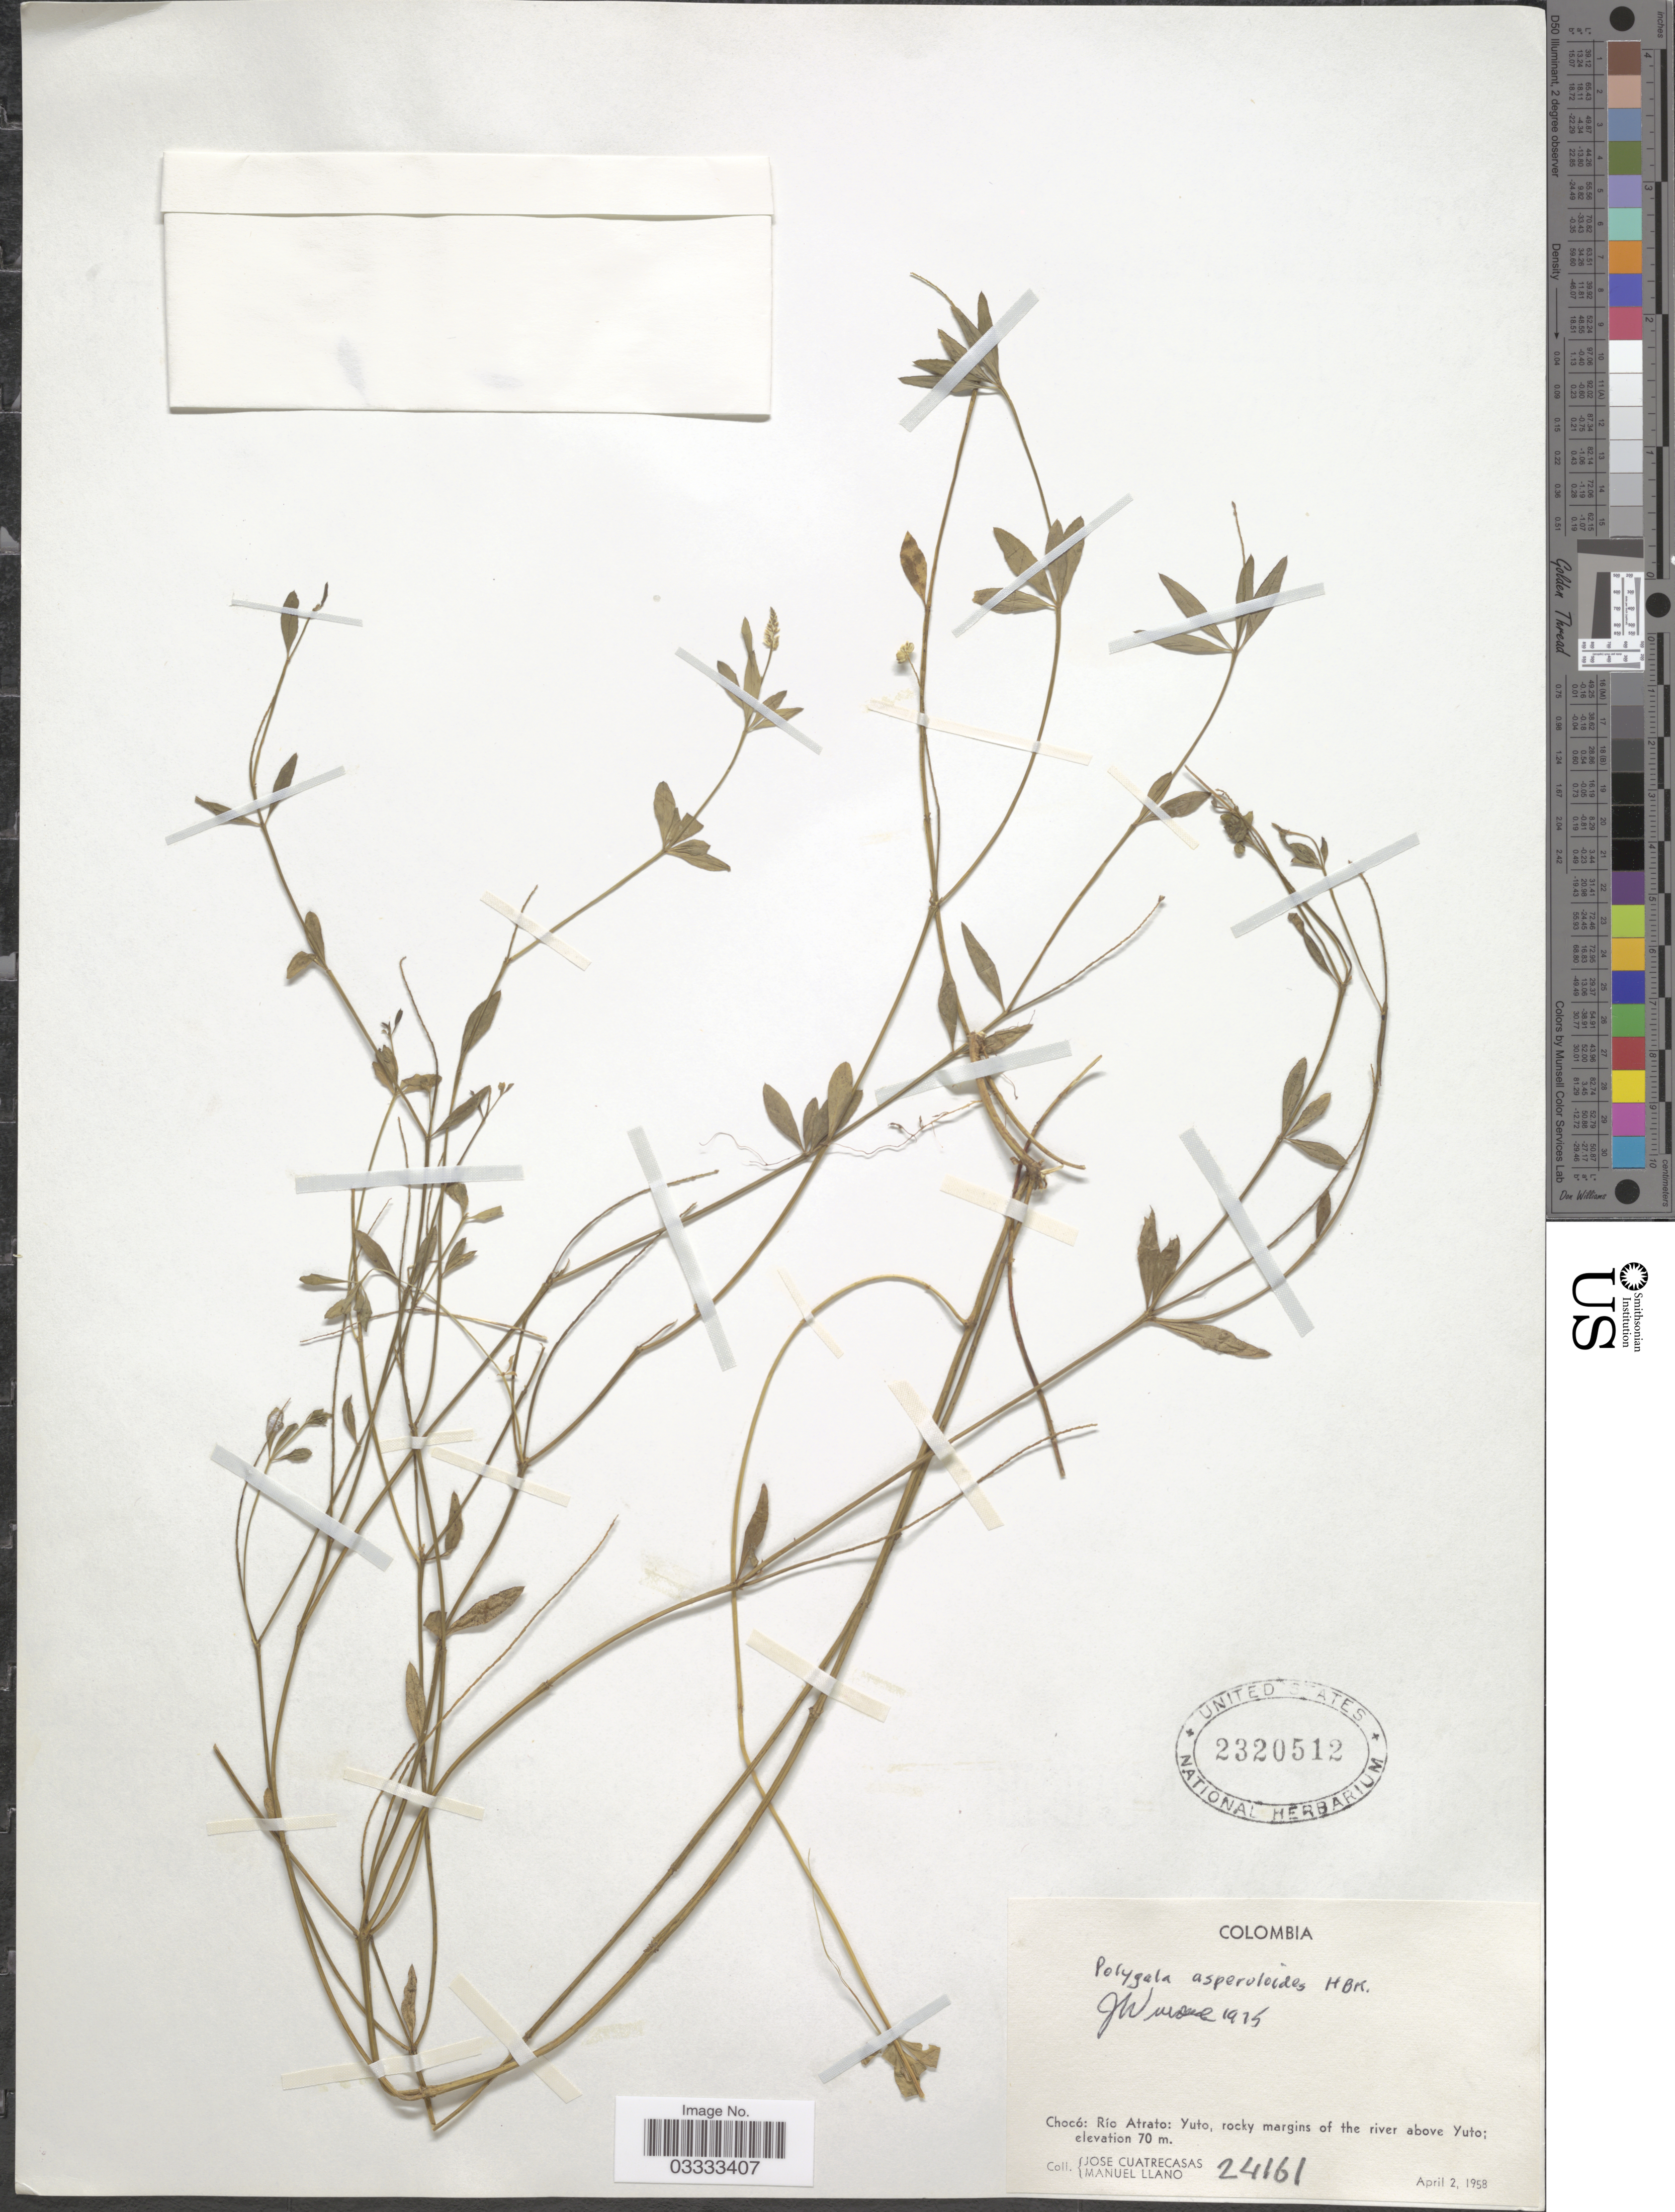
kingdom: Plantae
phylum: Tracheophyta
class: Magnoliopsida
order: Fabales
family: Polygalaceae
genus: Polygala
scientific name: Polygala asperuloides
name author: Kunth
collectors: J. Cuatrecasas & M. Llano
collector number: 24161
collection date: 1958-04-02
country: Colombia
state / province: Chocó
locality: Río Atrato: Yuto, rocky margins of the river above Yuto.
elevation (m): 70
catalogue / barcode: US 2320512